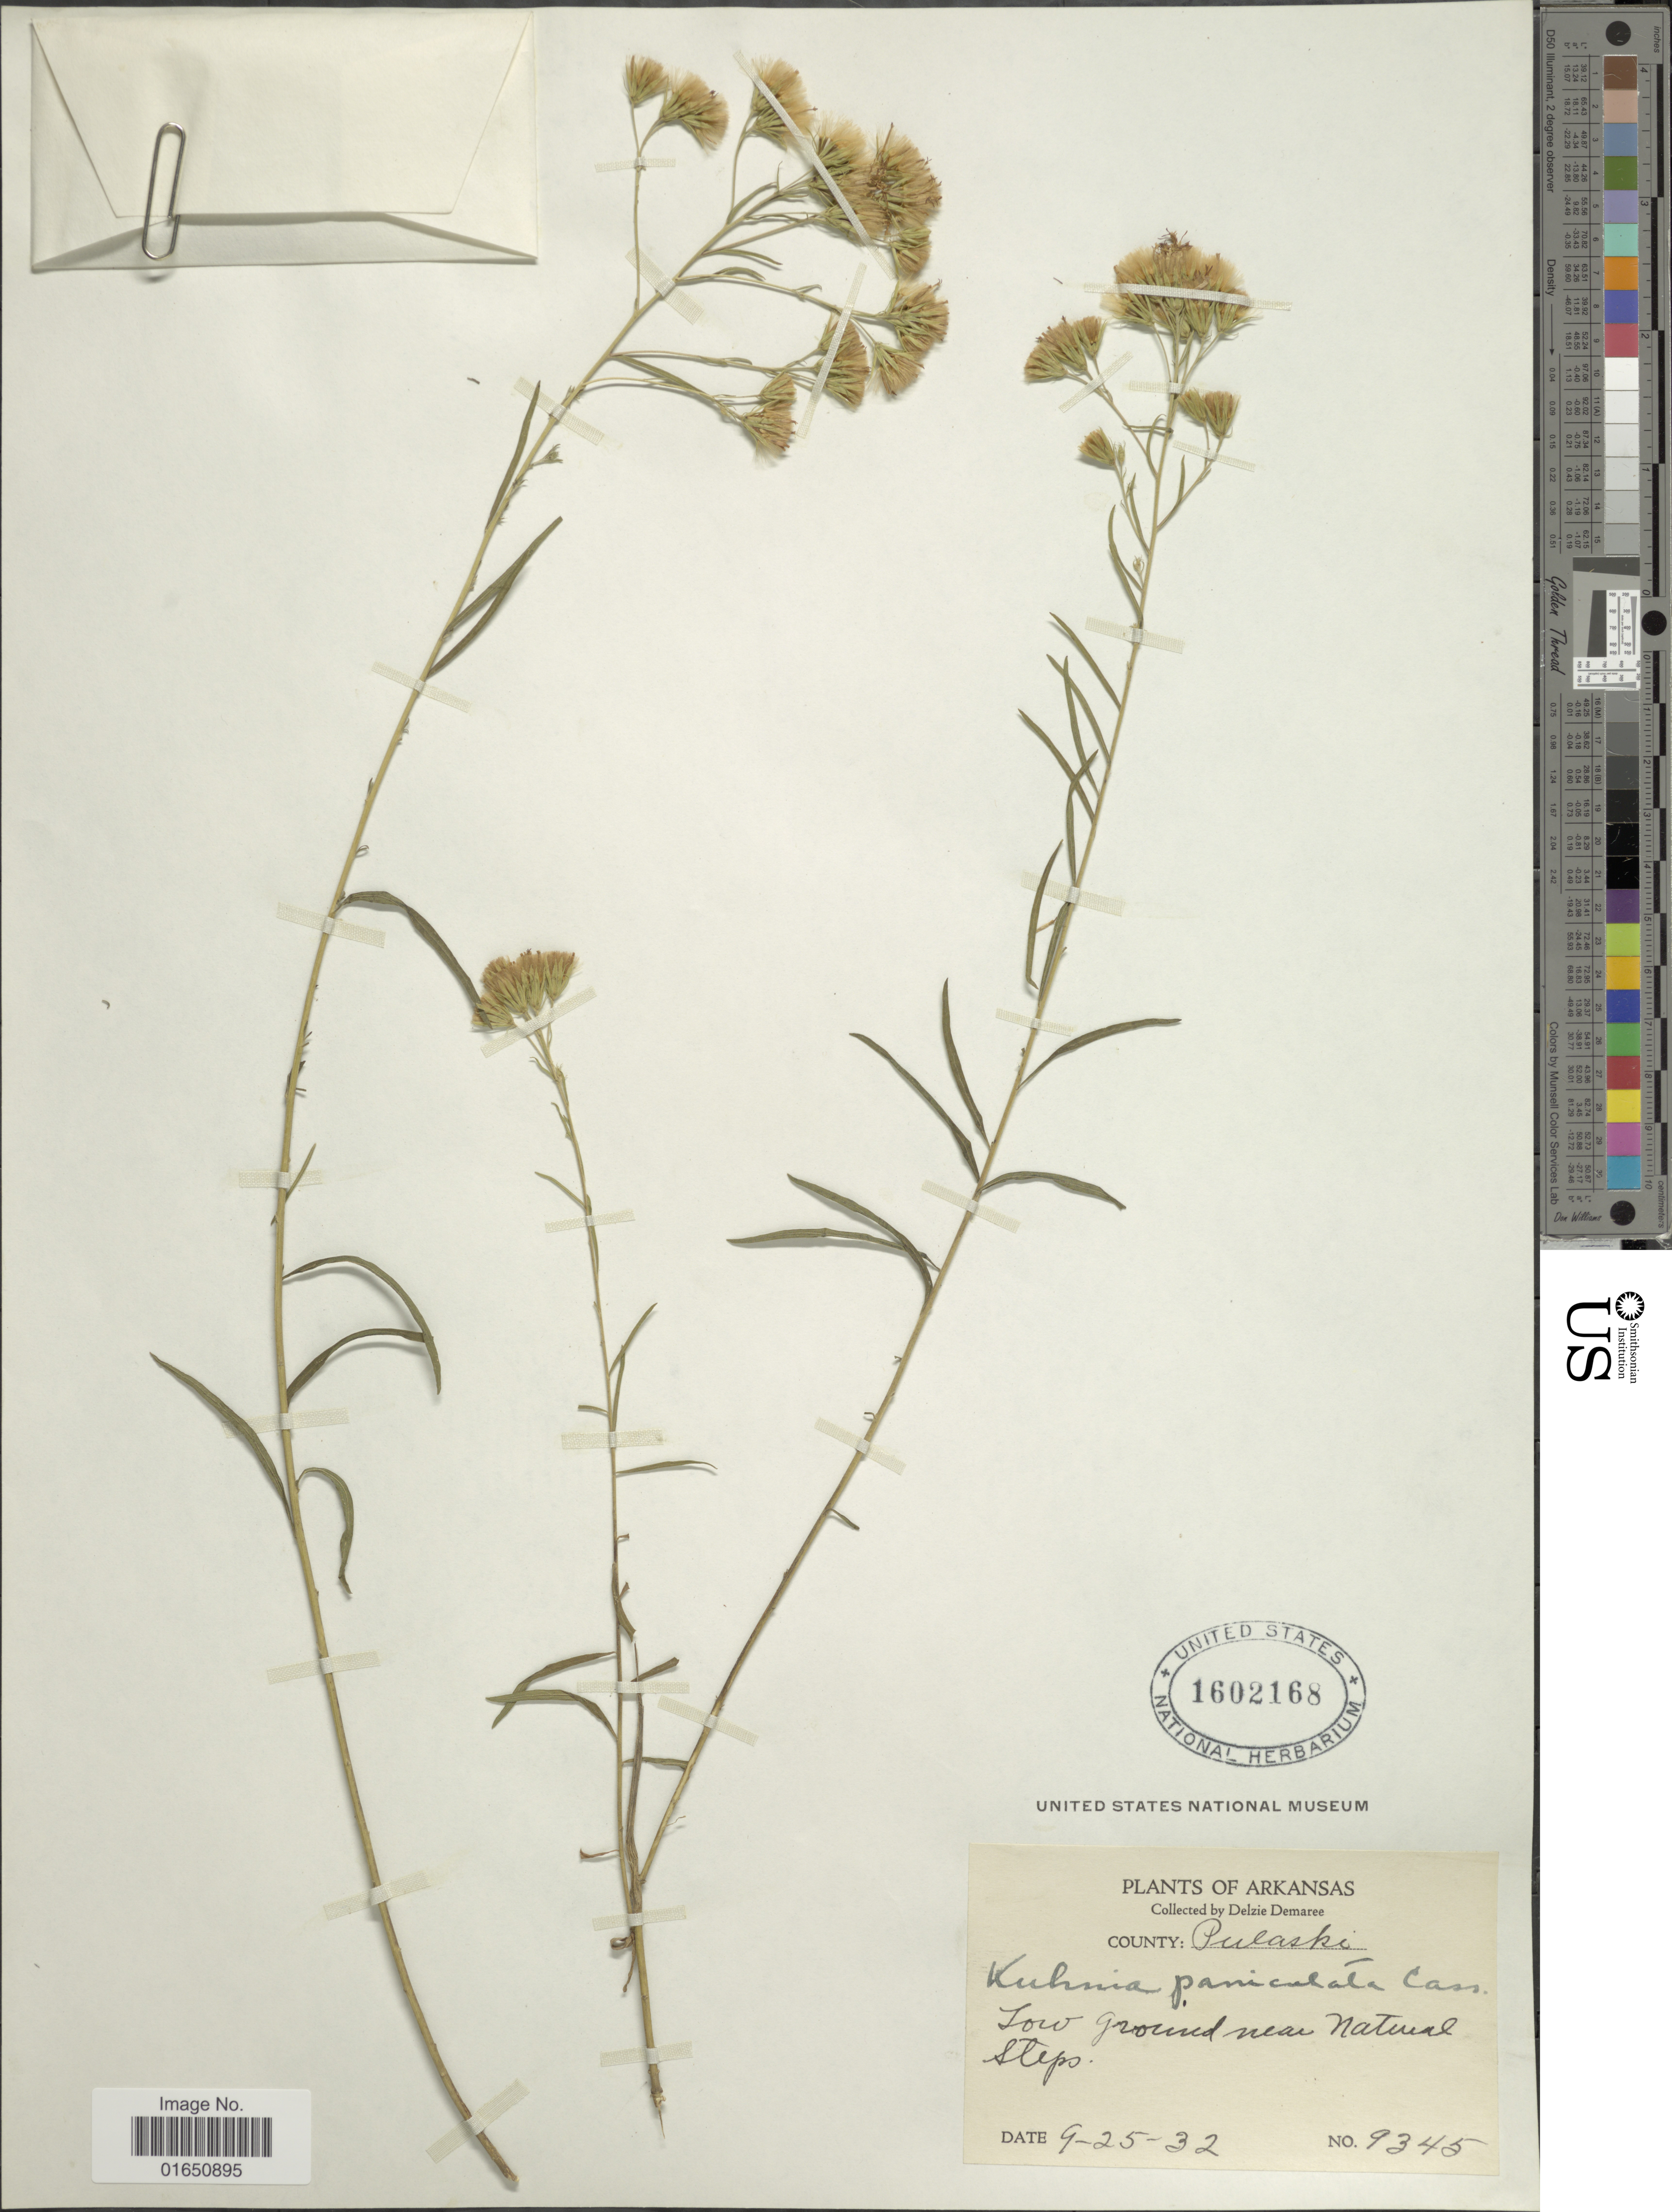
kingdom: Plantae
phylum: Tracheophyta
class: Magnoliopsida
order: Asterales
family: Asteraceae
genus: Brickellia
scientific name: Brickellia eupatorioides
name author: (L.) Shinners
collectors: D. Demaree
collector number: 9345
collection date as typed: Transcribed d/m/y: 25/9/32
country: United States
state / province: Arkansas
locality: County: Pulaski. Low ground near Natural steps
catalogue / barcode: US 1602168